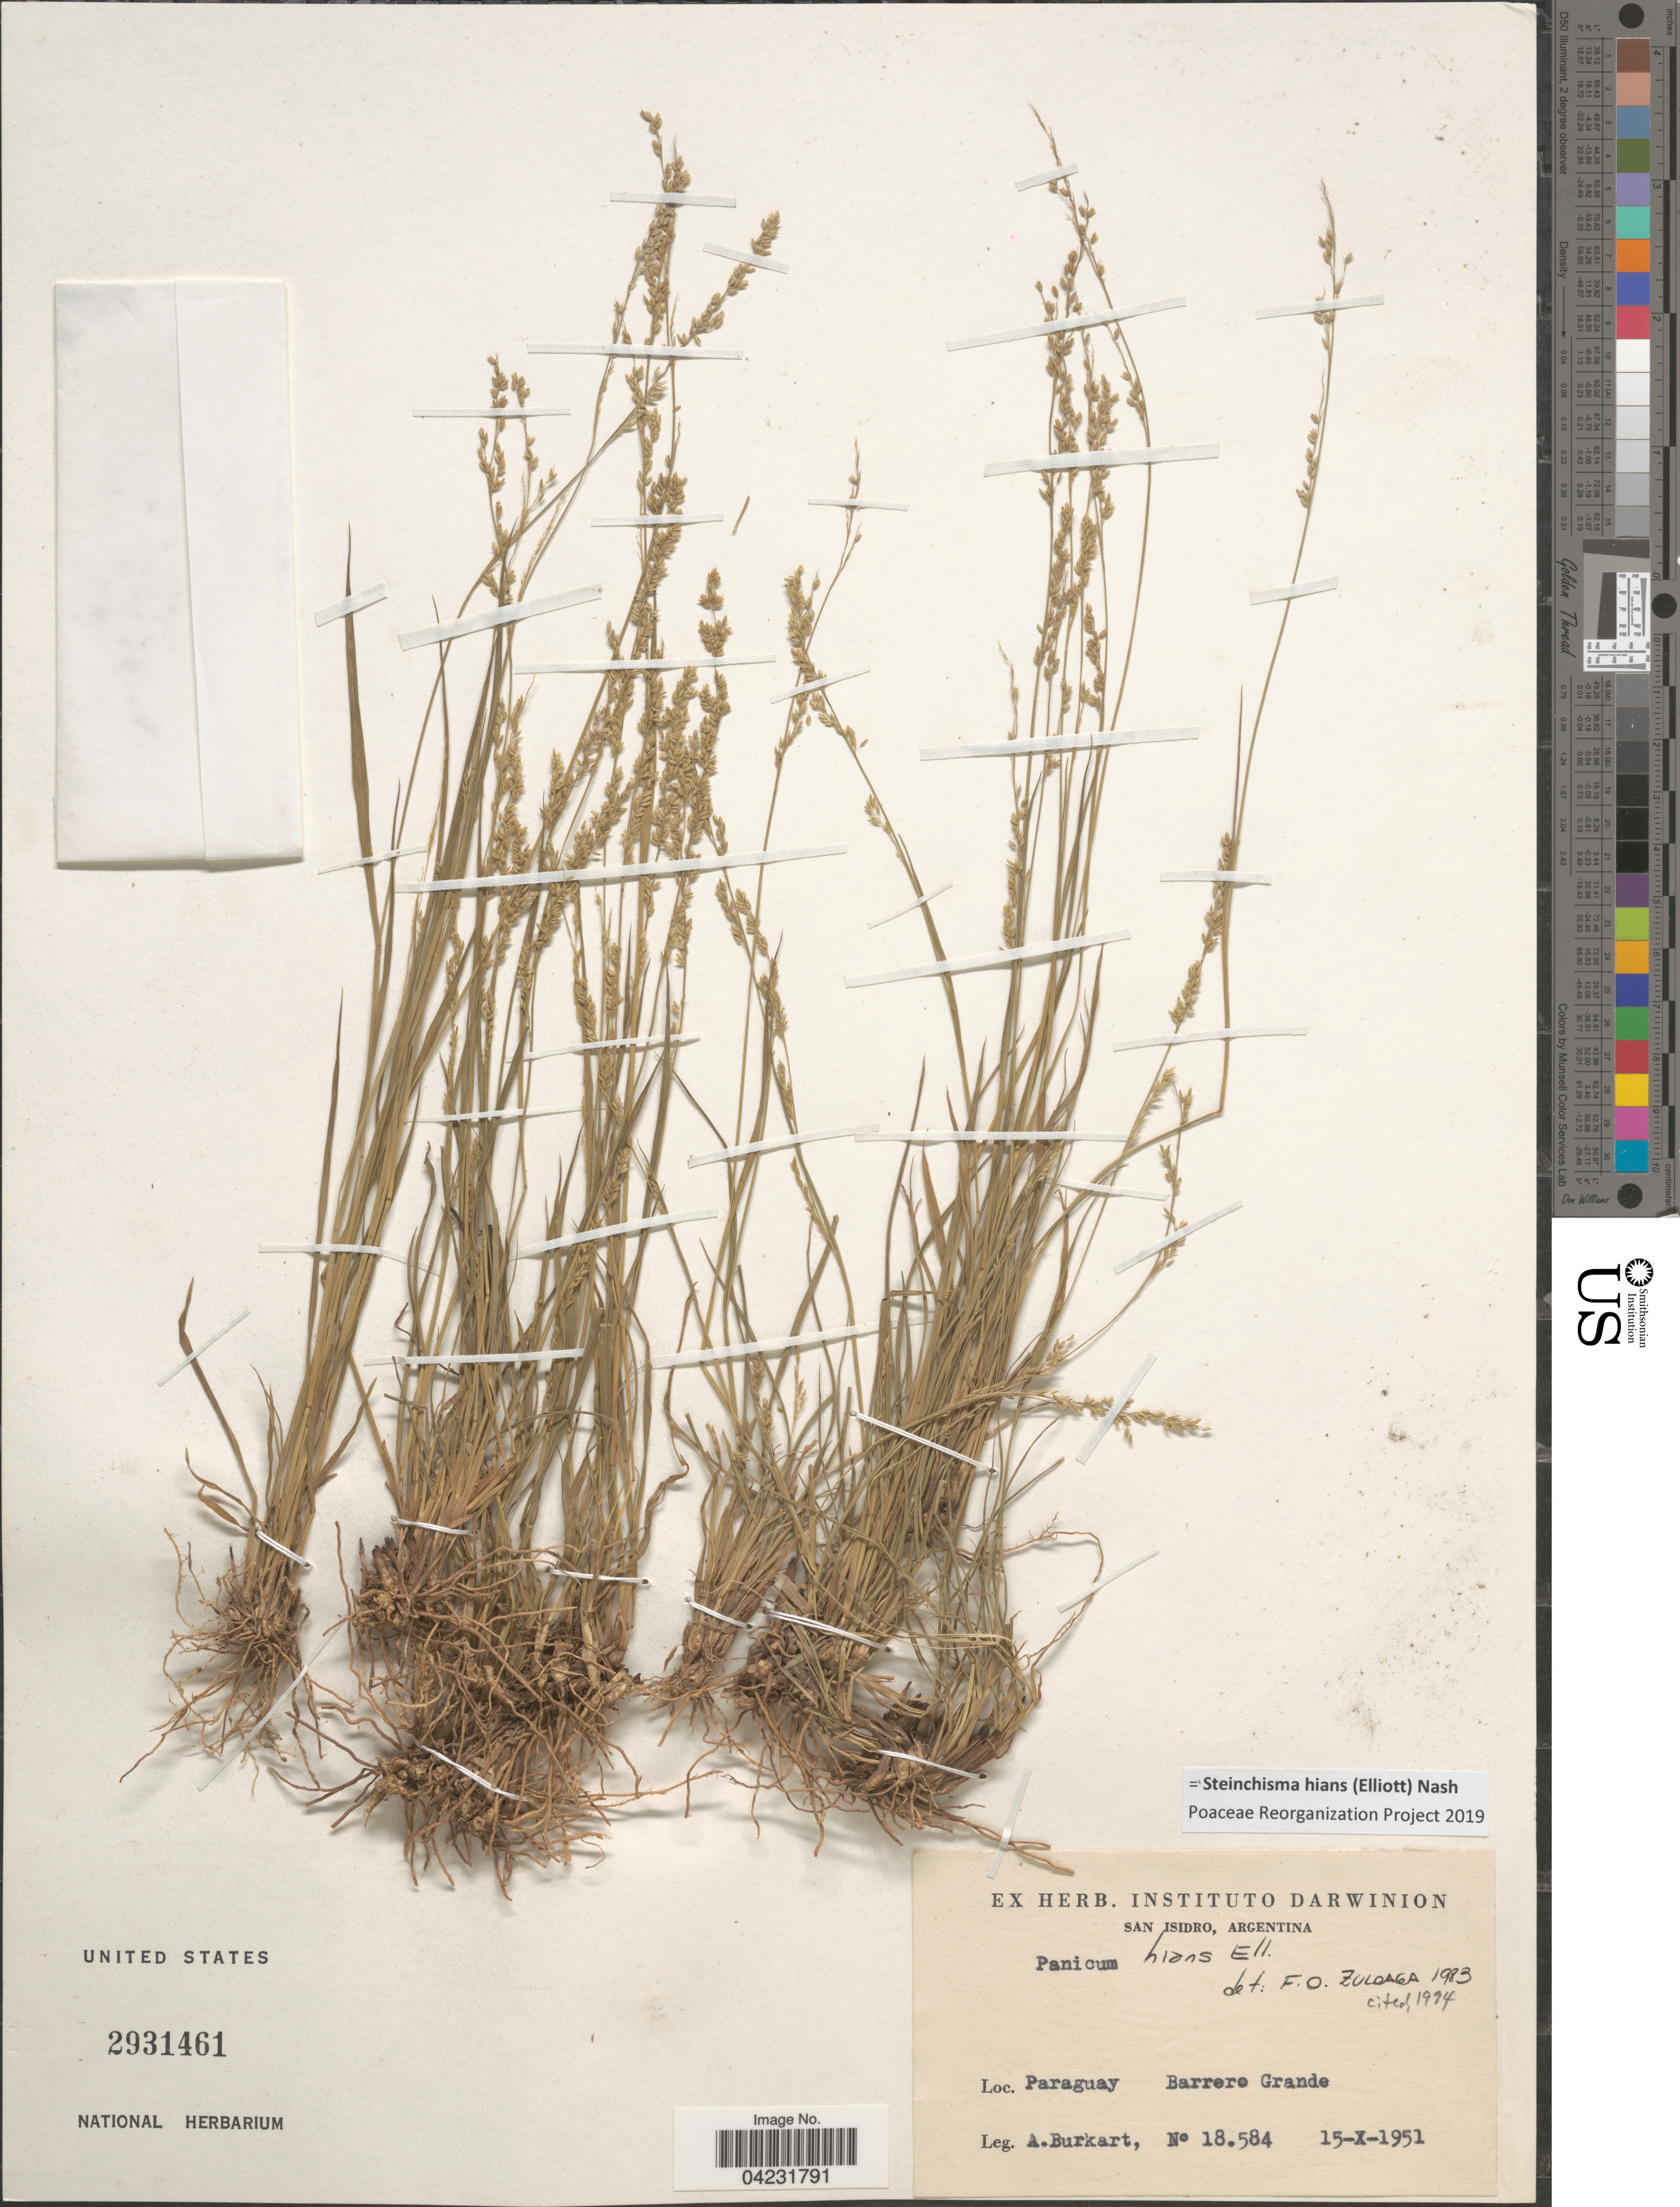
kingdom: Plantae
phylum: Tracheophyta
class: Liliopsida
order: Poales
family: Poaceae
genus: Steinchisma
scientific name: Steinchisma hians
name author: (Elliott) Nash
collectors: A. E. Burkart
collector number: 18584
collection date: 1951-10-15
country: Paraguay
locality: Barrero Grande.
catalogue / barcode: US 2931461